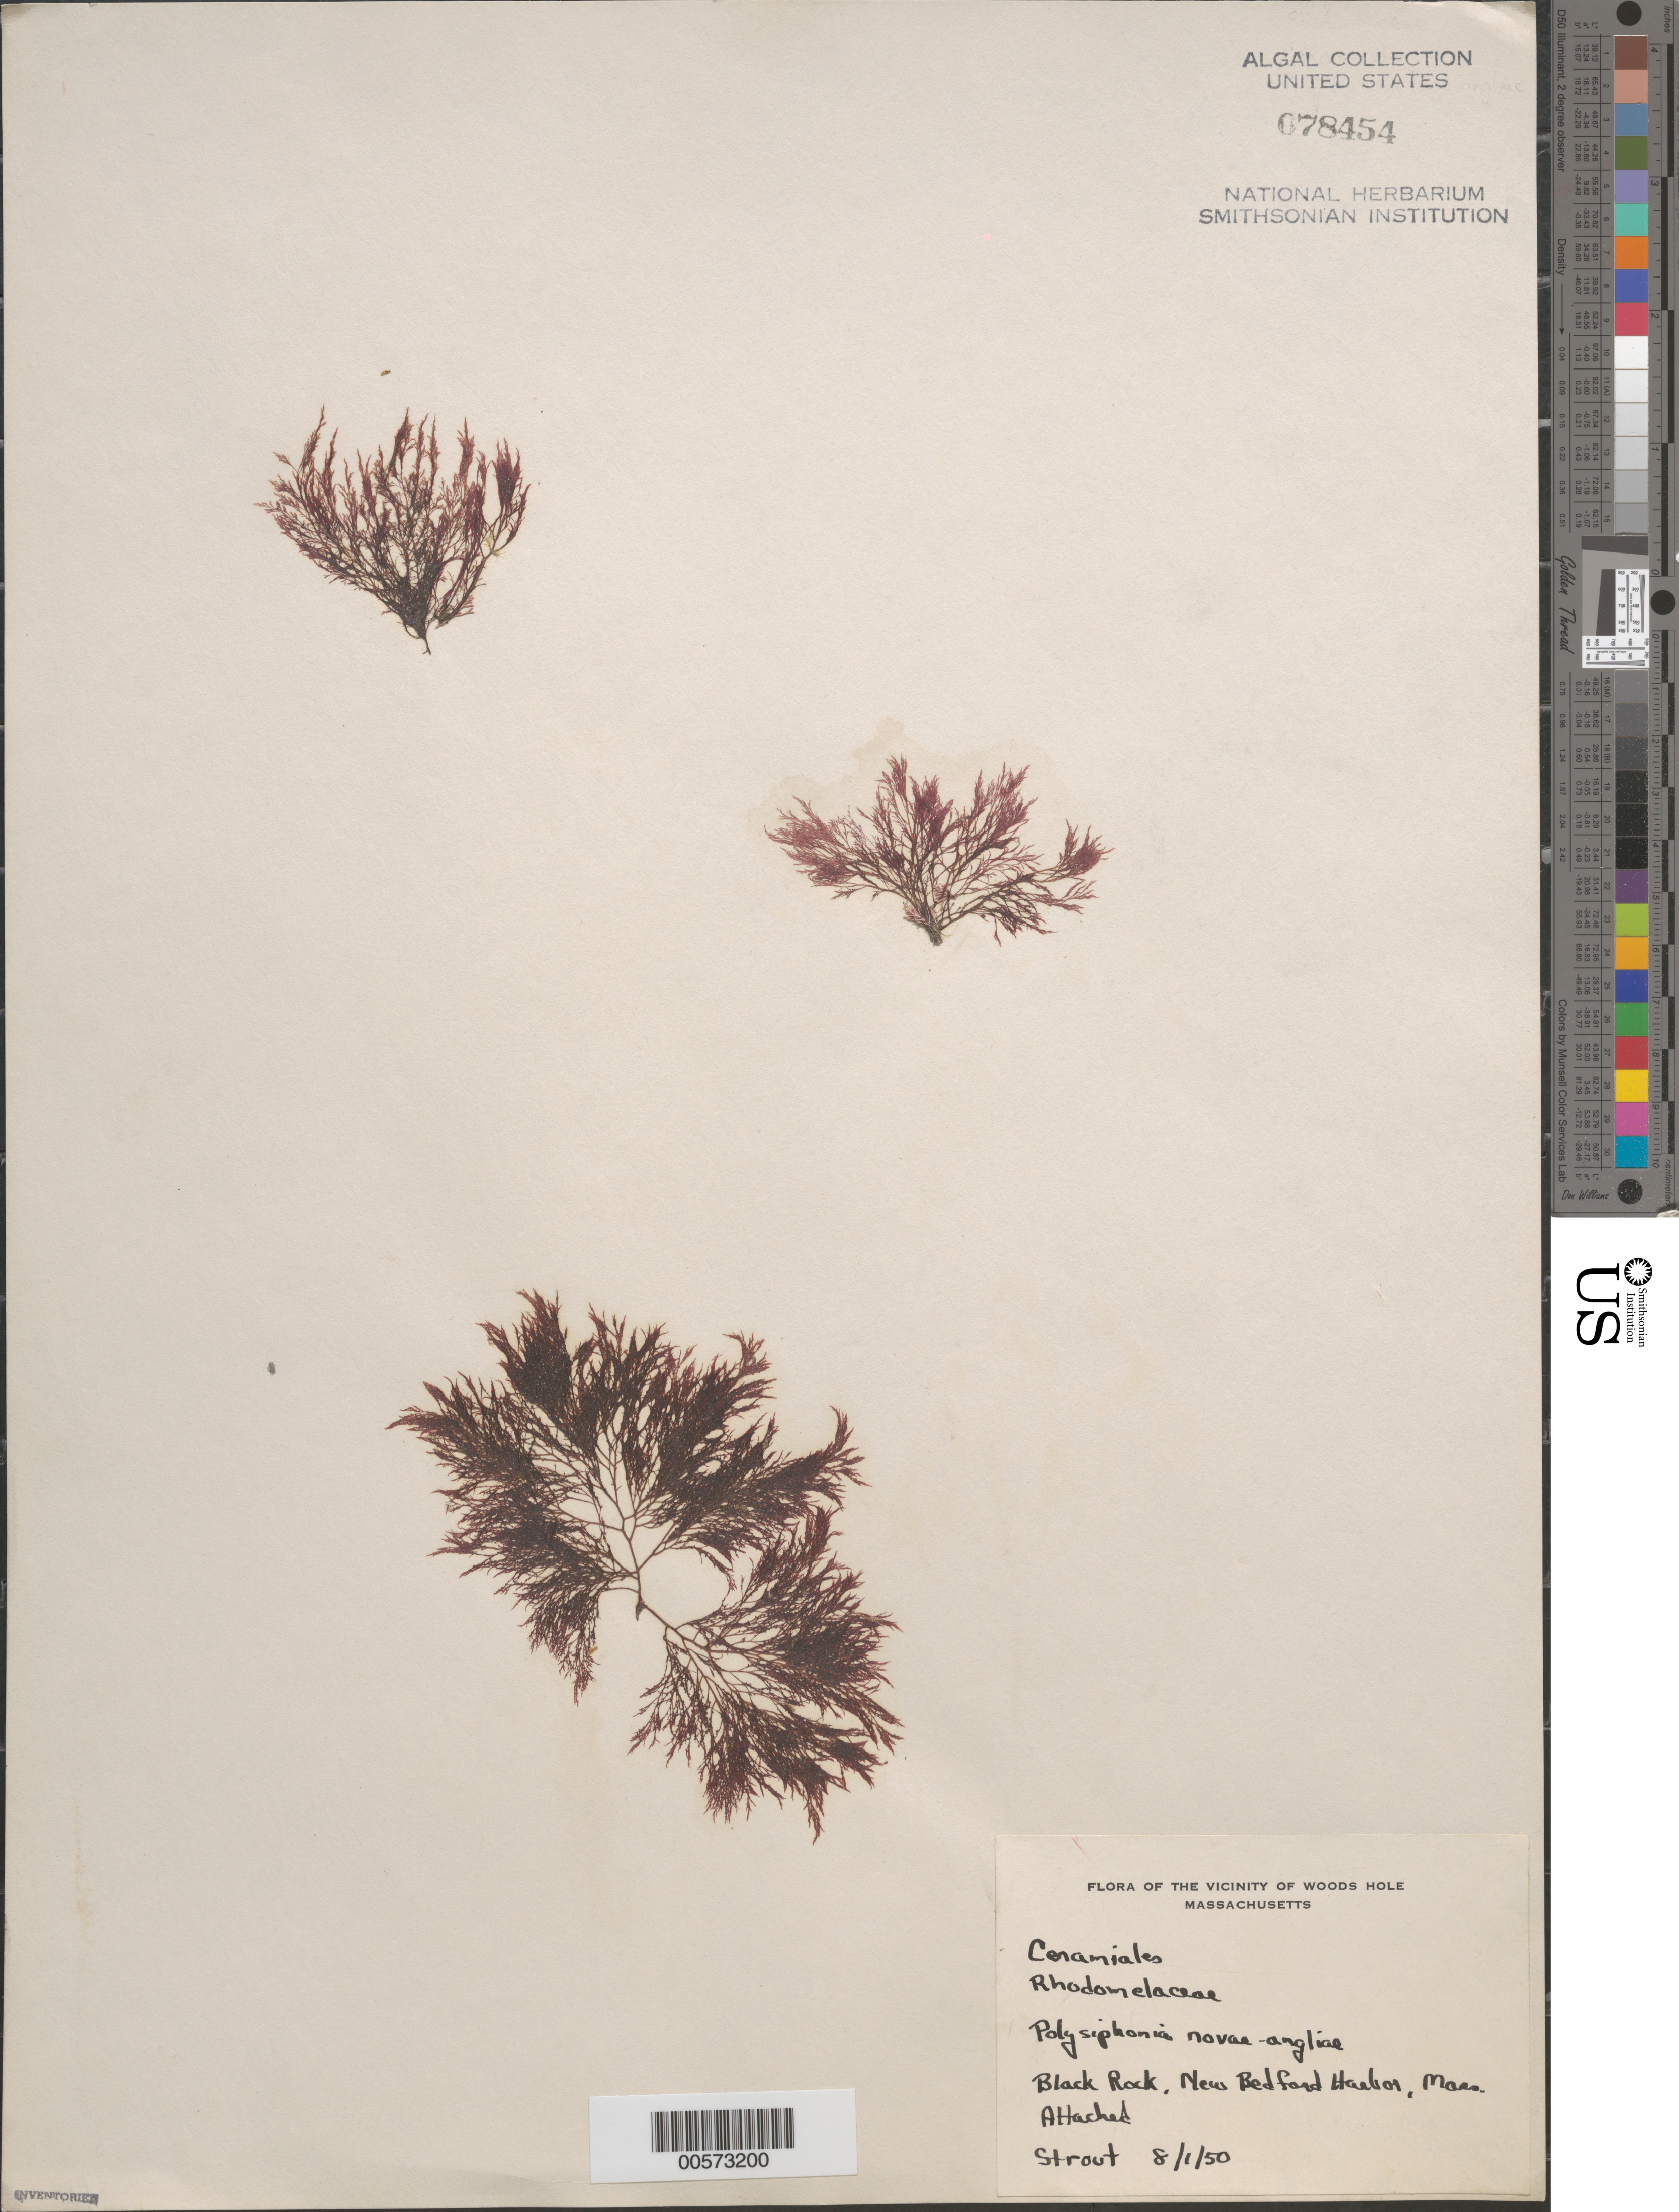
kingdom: Plantae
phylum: Rhodophyta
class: Florideophyceae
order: Ceramiales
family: Rhodomelaceae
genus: Melanothamnus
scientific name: Melanothamnus harveyi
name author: (Bailey) Diaz-Tapia & C.A. Maggs in Diaz-Tapia et al.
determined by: Algae name updating Project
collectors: P. Strout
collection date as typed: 01 Aug 1950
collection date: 1950-08-01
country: United States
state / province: Massachusetts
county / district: Bristol County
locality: Black Rock, New Bedford Harbor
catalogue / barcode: US 78454